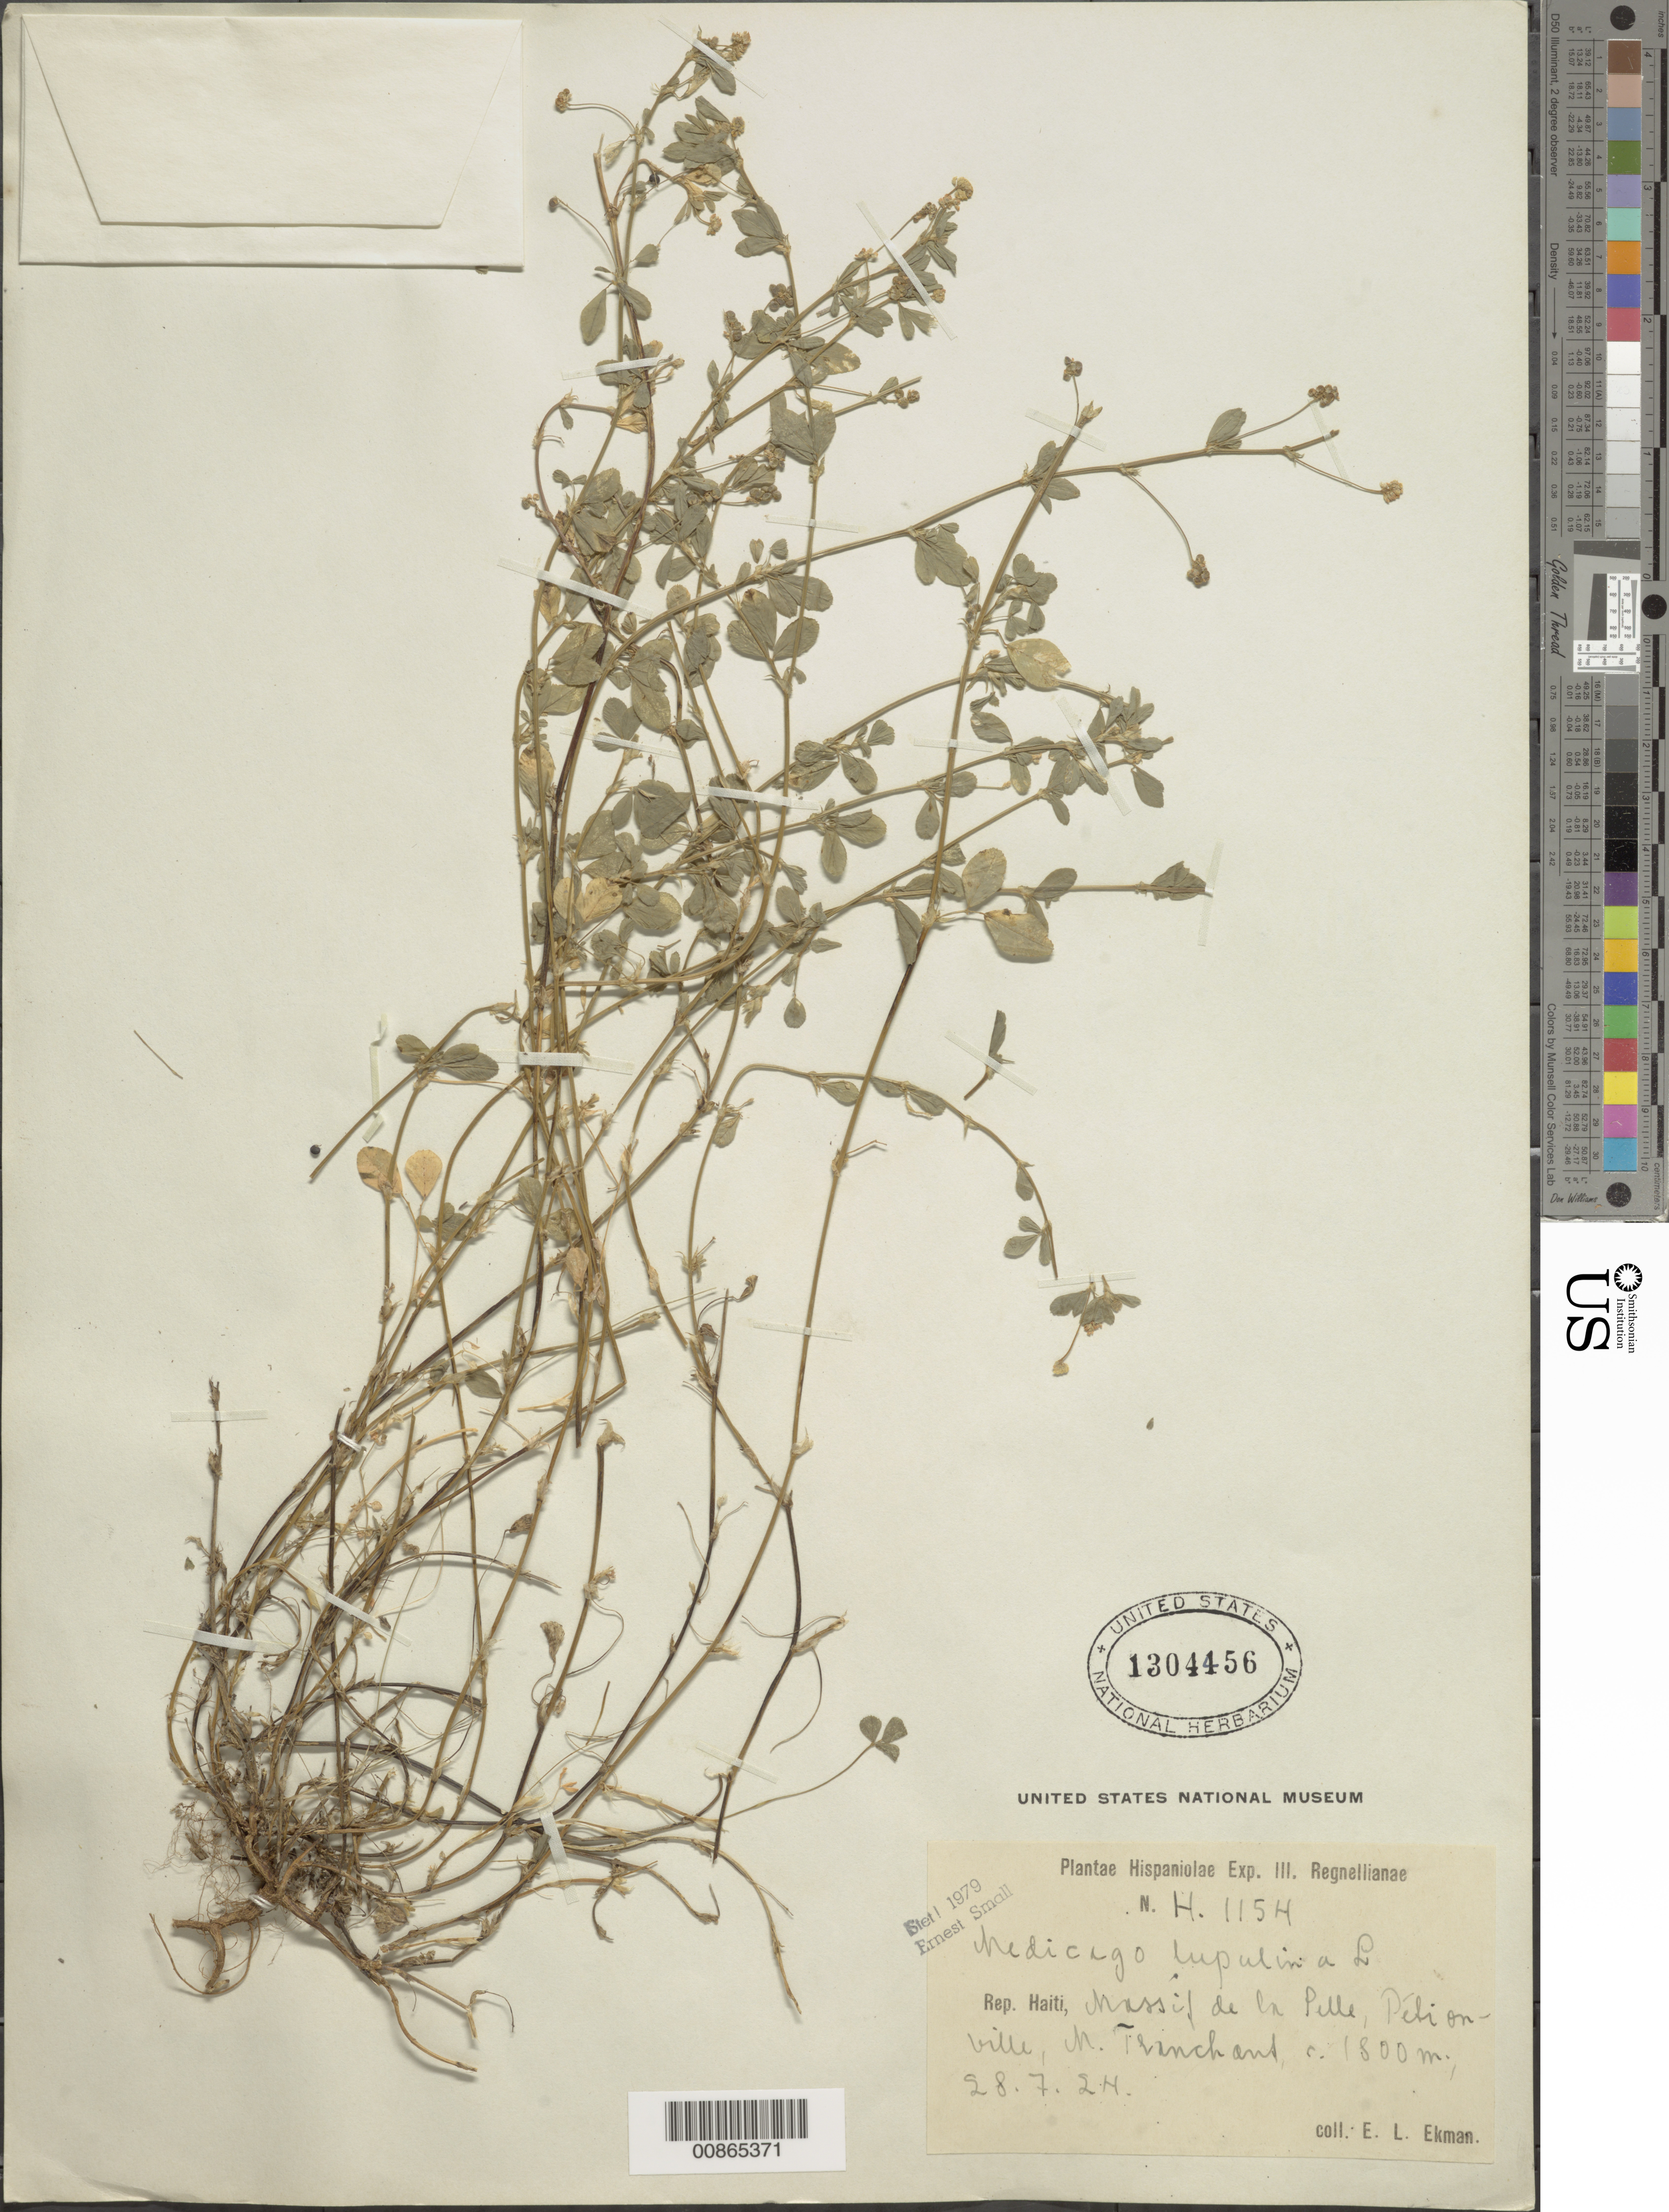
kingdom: Plantae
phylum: Tracheophyta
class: Magnoliopsida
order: Fabales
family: Fabaceae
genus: Medicago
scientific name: Medicago lupulina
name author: L.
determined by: Small, Ernest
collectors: E. L. Ekman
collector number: H 1154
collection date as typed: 28 Jul 1924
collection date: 1924-07-28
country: Haiti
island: Hispaniola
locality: Massif de la Selle, Pétionville, M. Tranchant.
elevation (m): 1800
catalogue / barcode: US 1304456